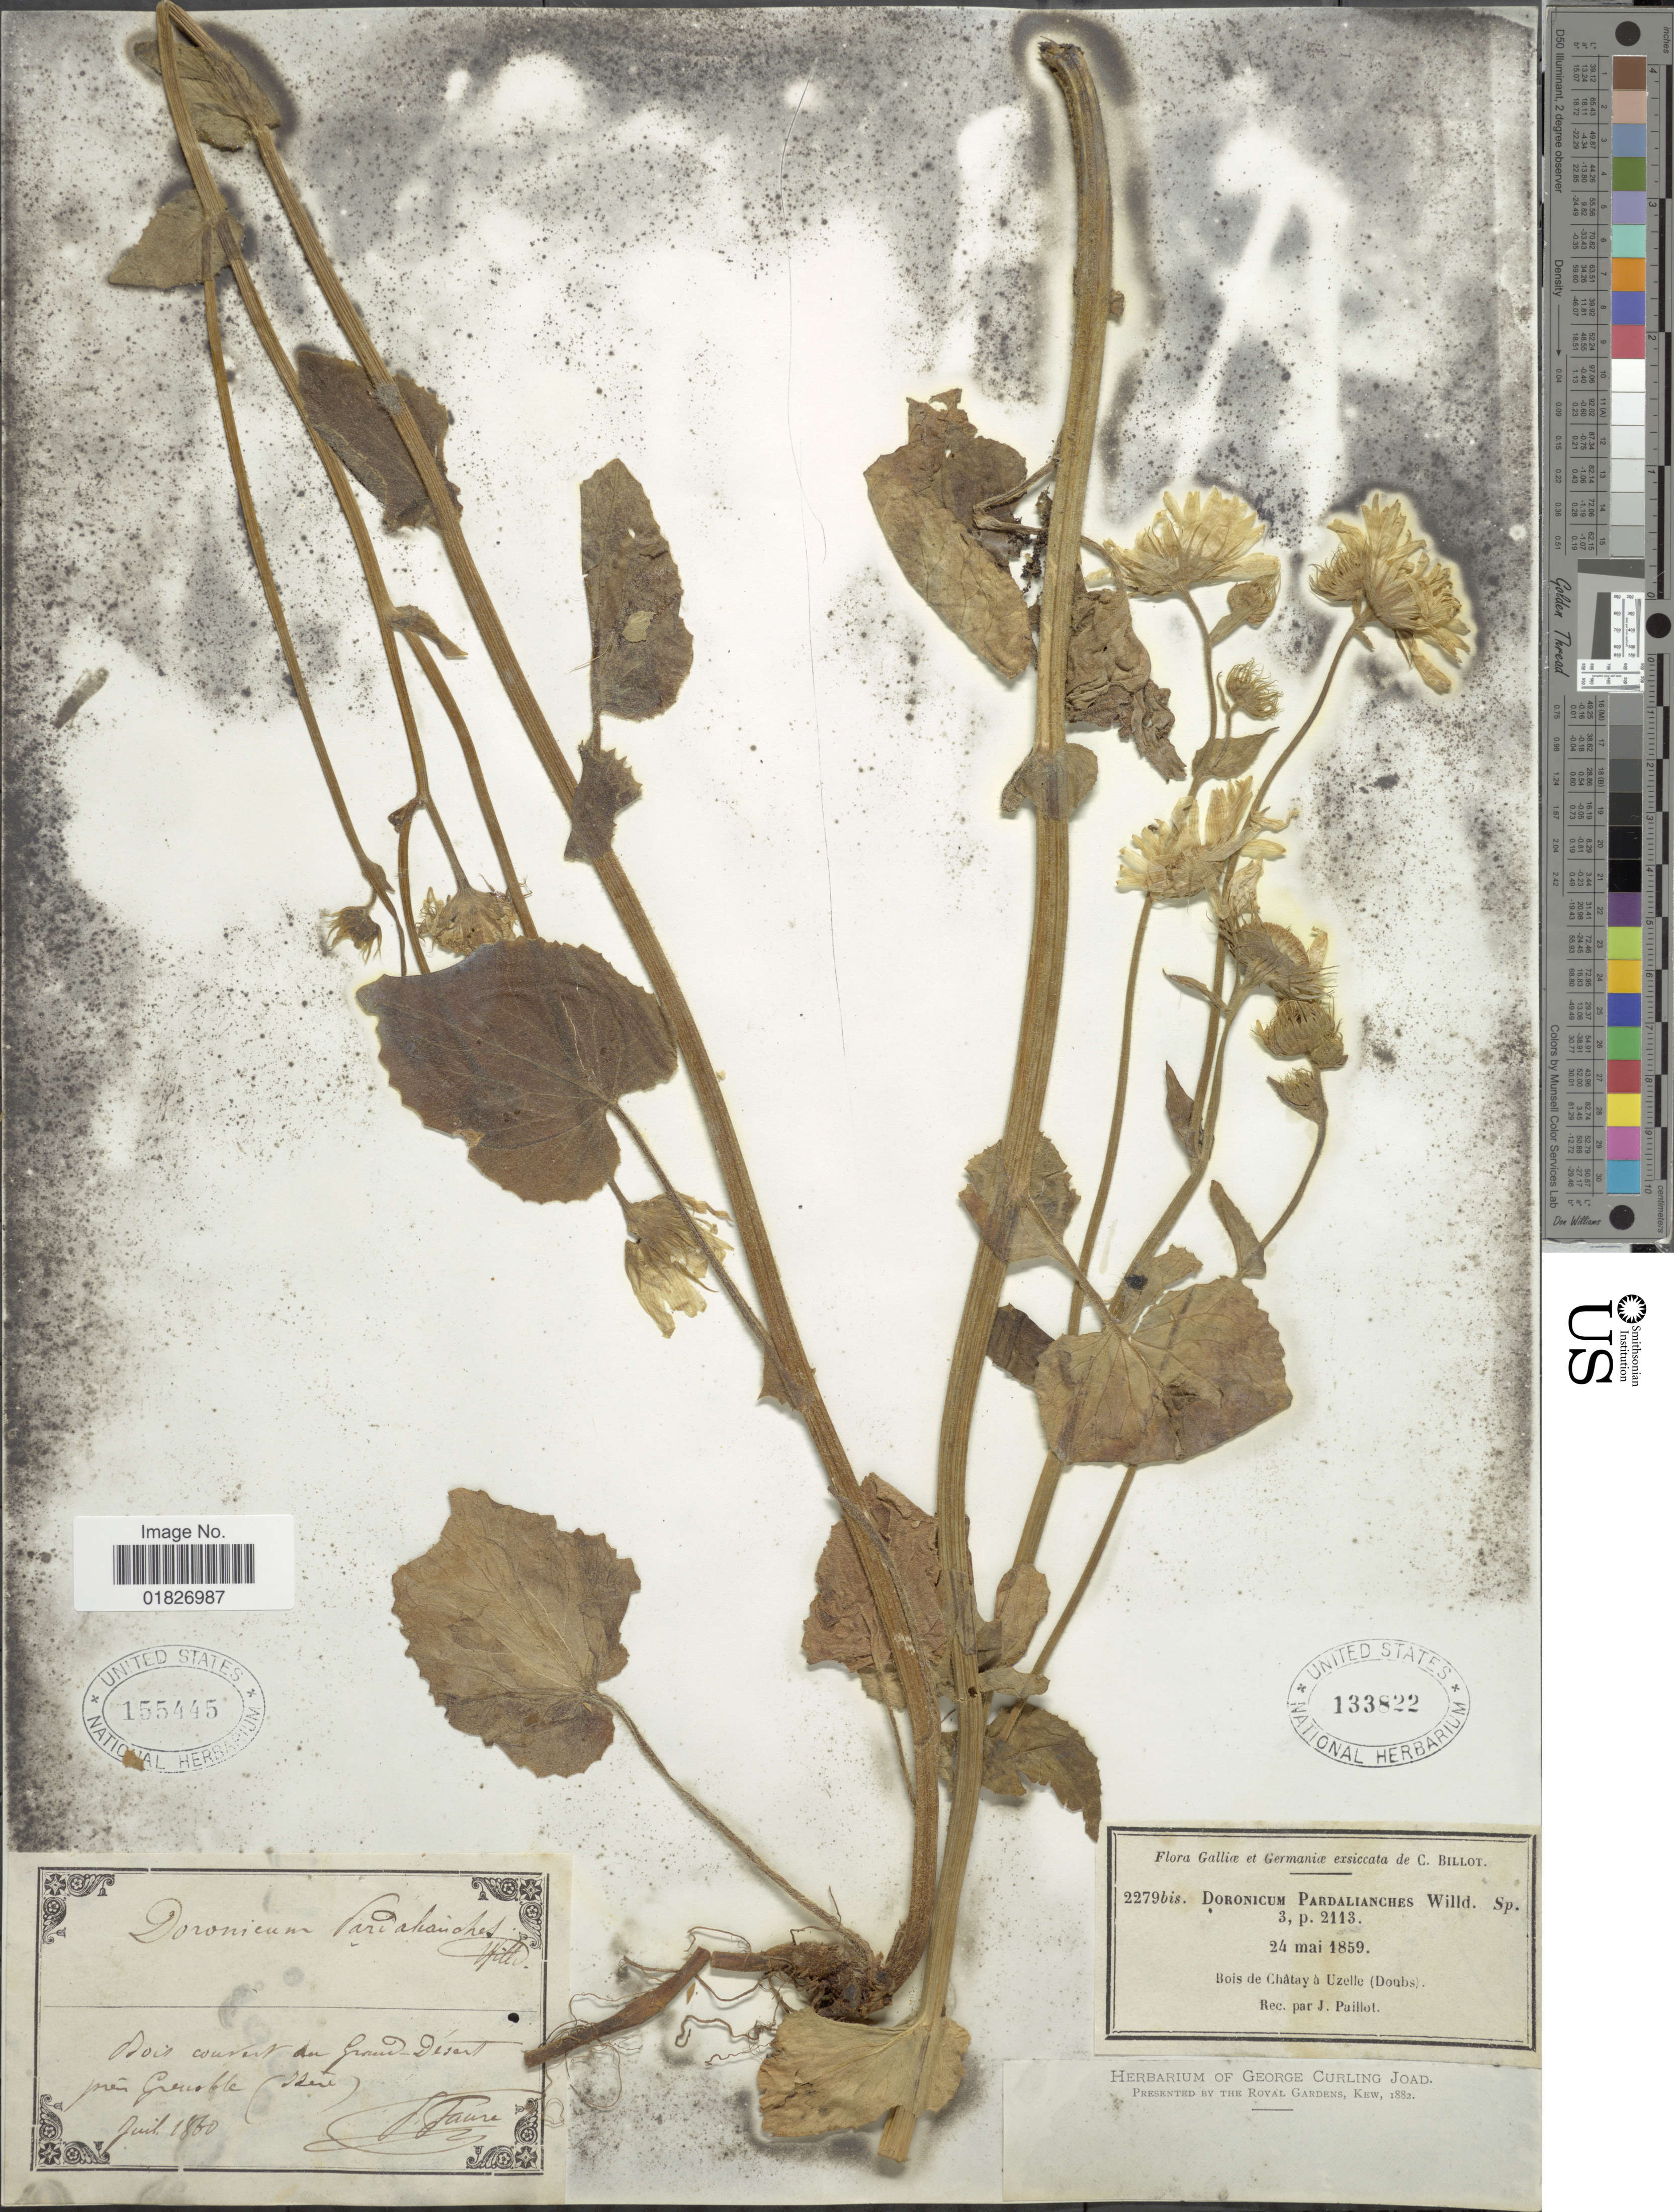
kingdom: Plantae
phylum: Tracheophyta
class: Magnoliopsida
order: Asterales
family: Asteraceae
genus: Doronicum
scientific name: Doronicum pardalianches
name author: L.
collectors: P.C. Billot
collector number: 2279bis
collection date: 1859-05-24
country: France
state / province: Bourgogne-Franche-Comté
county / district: Doubs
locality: Galliae et Germaniae, Bois de Chatay a Uzelle (Doubs)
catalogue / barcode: US 133822-2